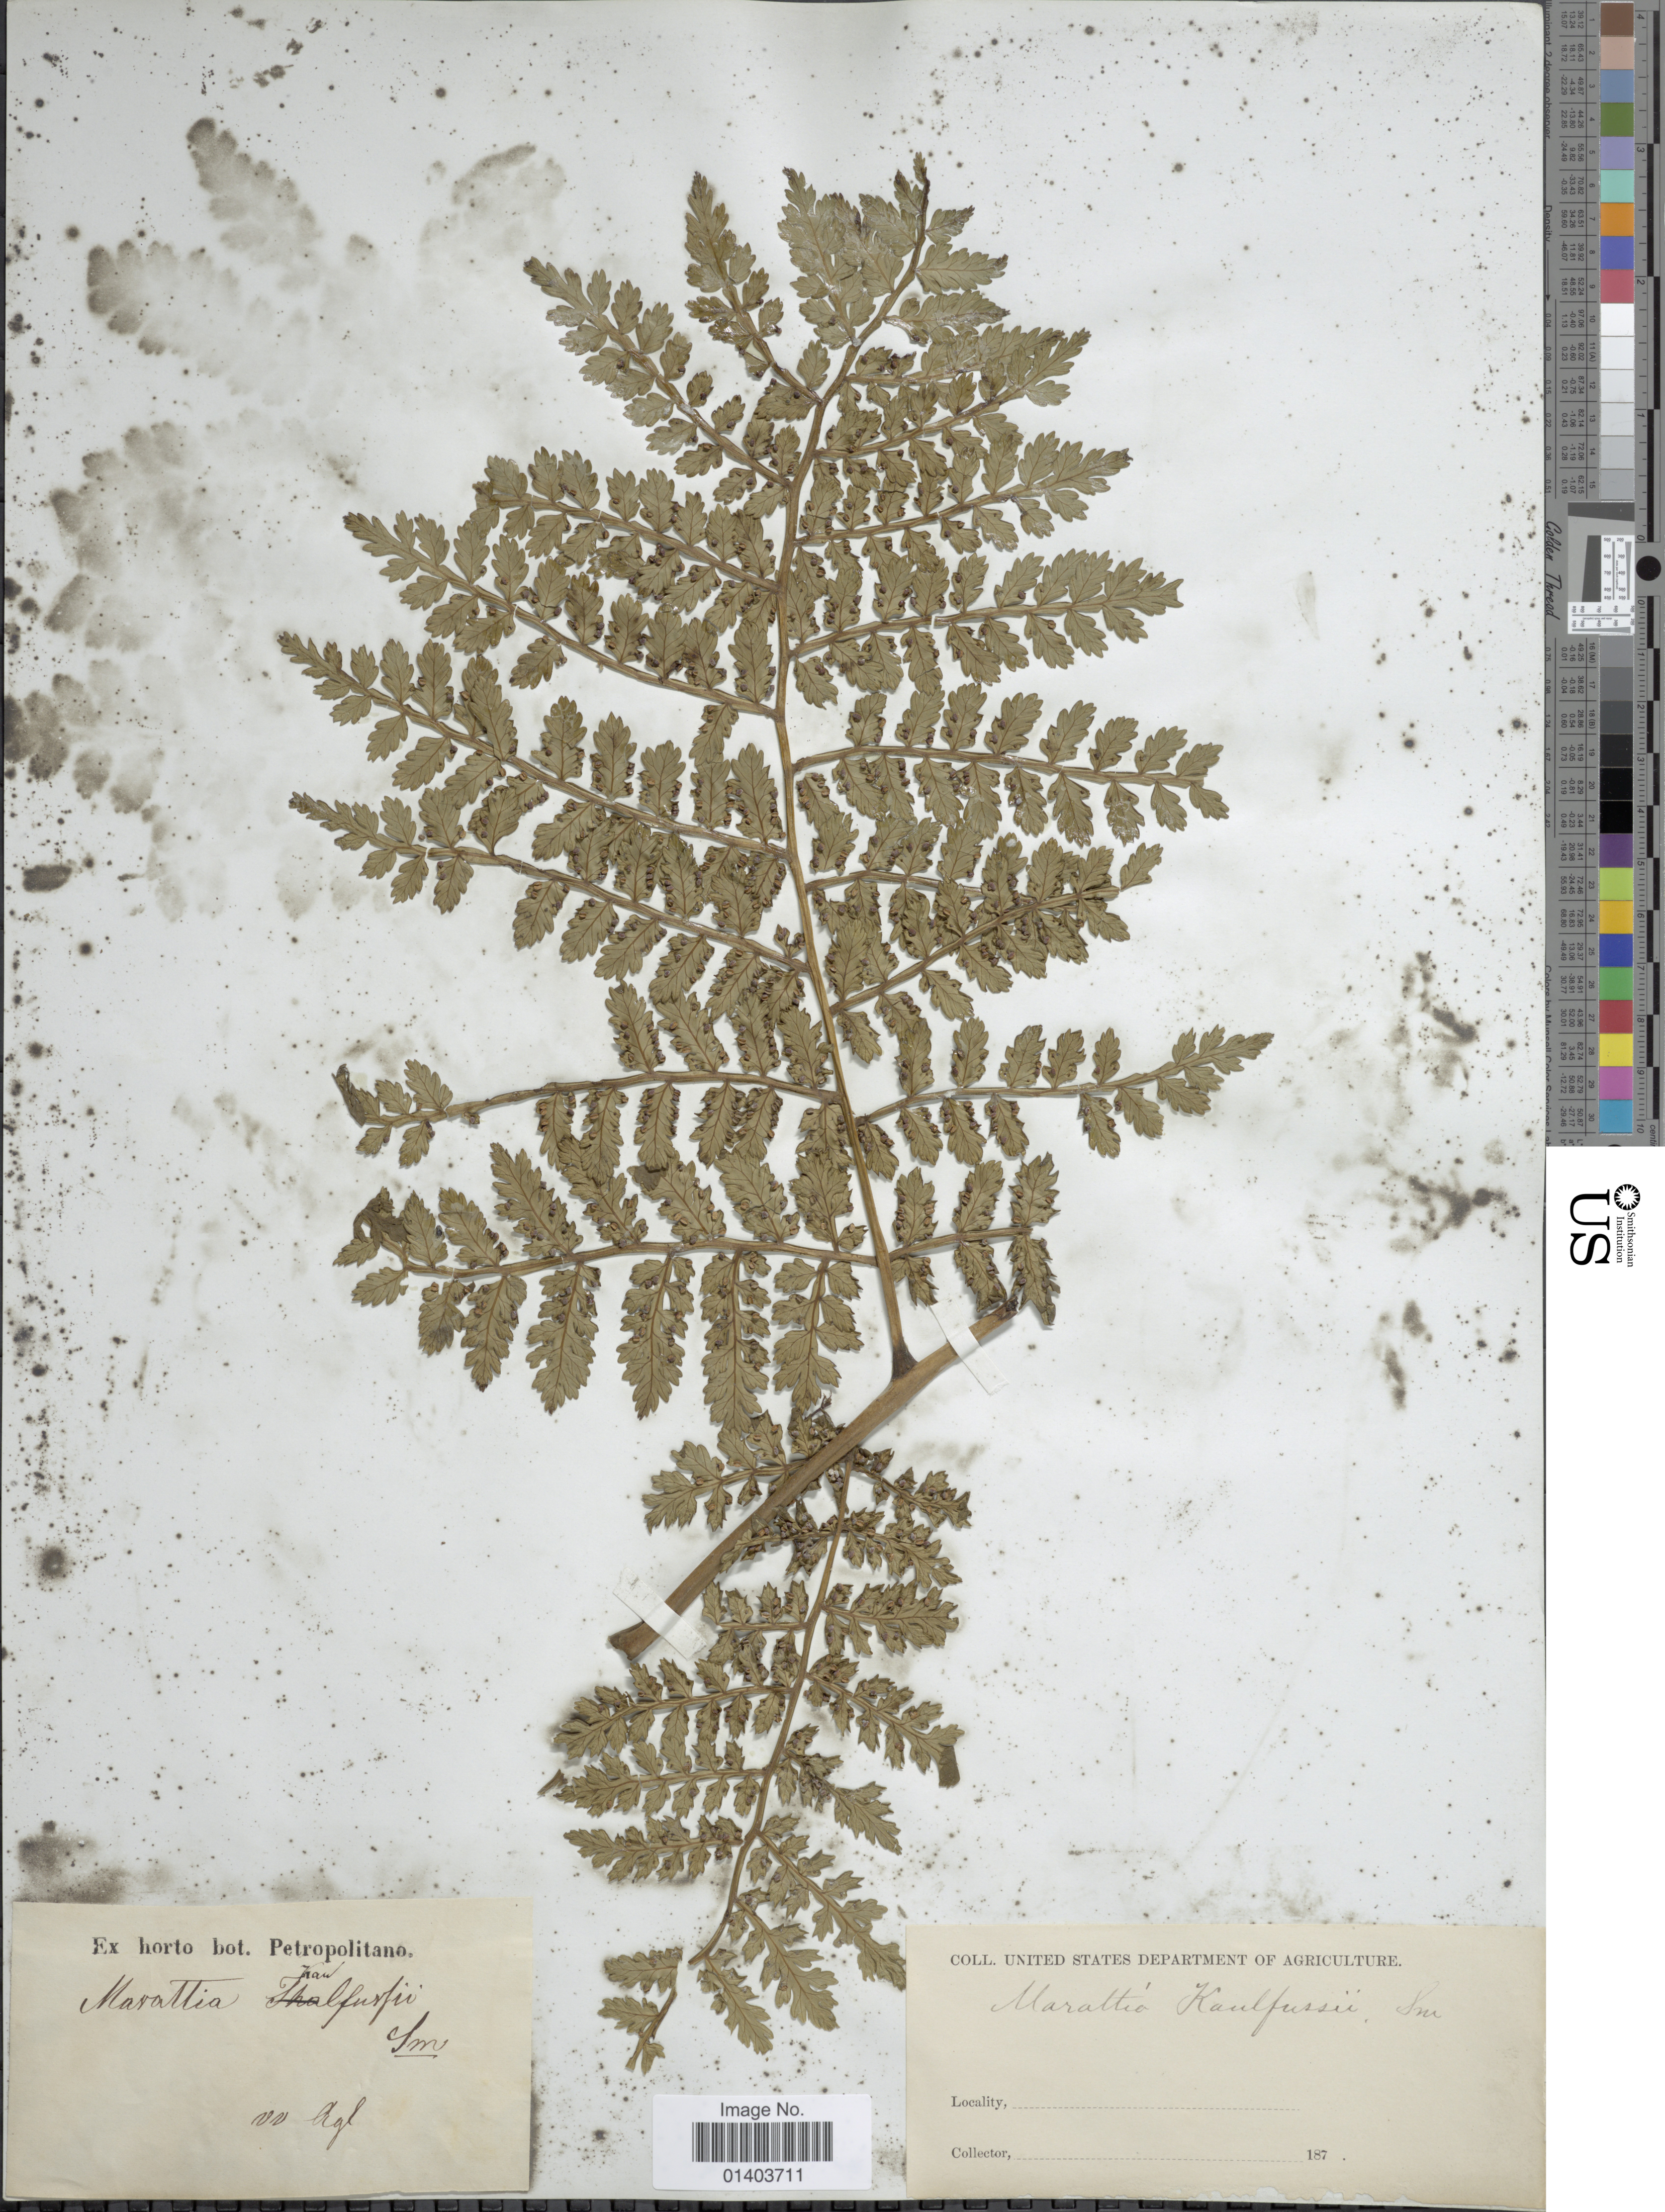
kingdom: Plantae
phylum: Tracheophyta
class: Polypodiopsida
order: Marattiales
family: Marattiaceae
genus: Eupodium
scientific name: Eupodium kaulfussii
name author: (J. Sm.) Hook.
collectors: ex Horto Bot. Petropolitano